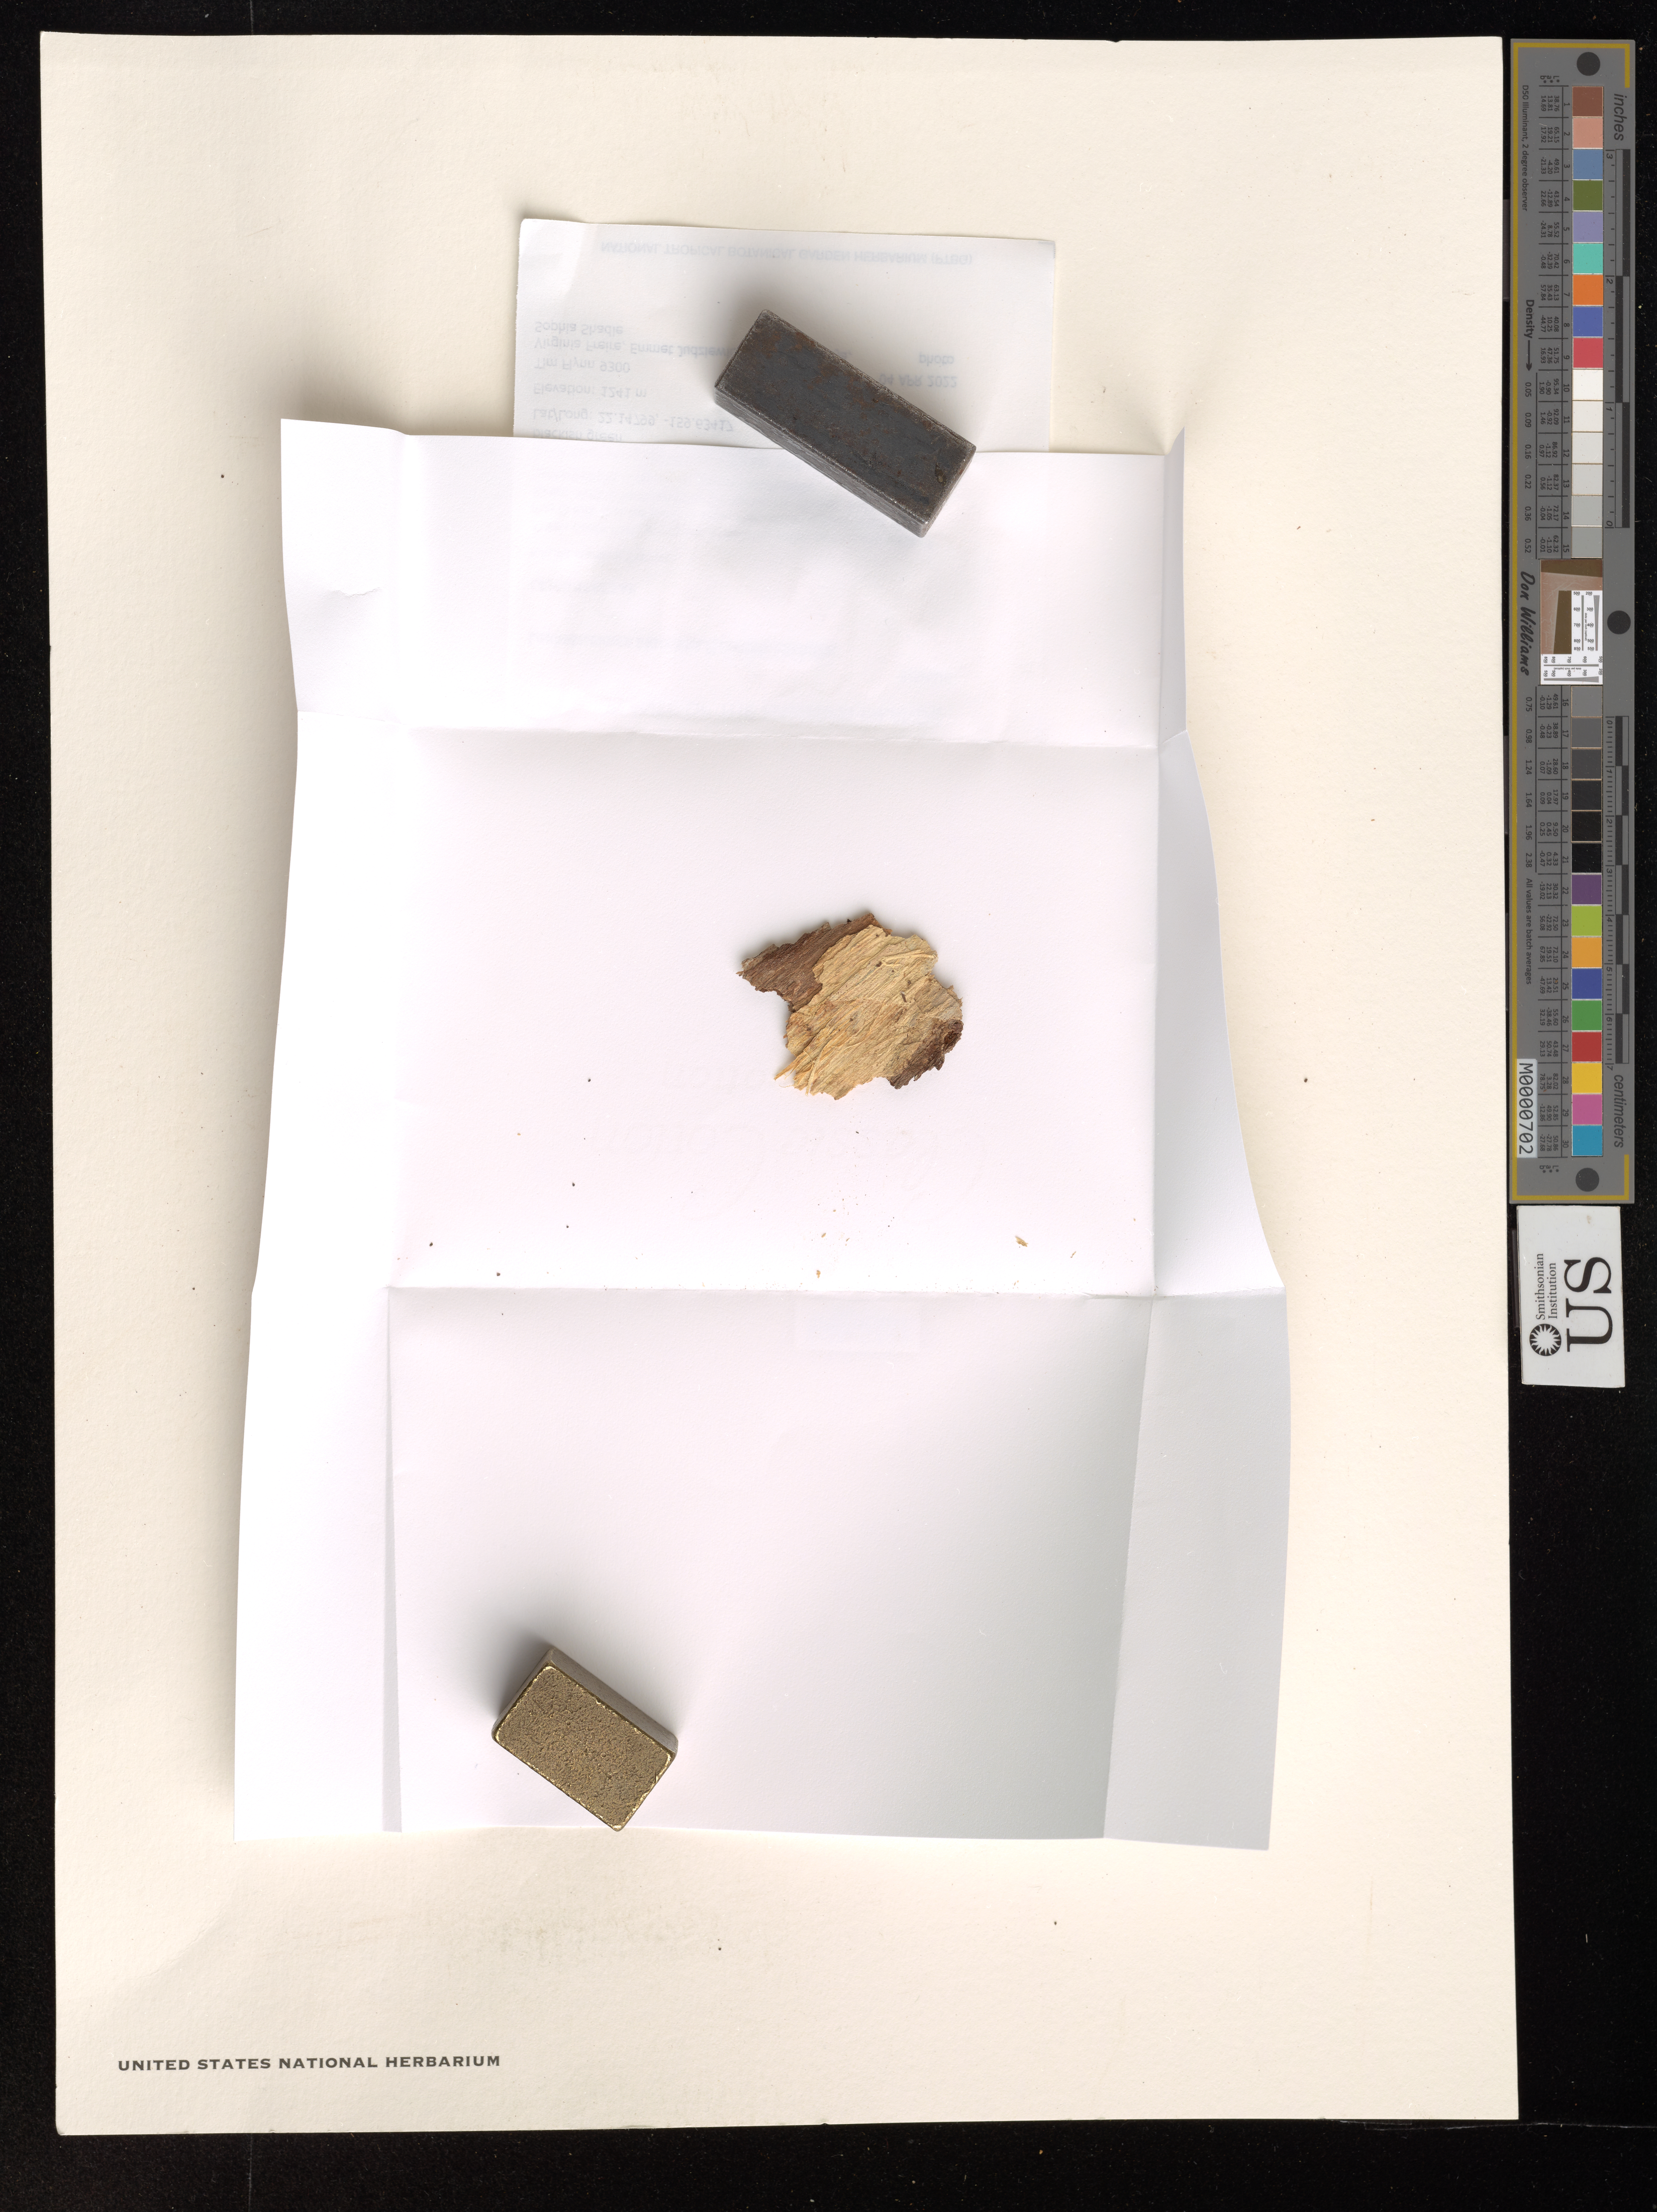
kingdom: Plantae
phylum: Marchantiophyta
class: Jungermanniopsida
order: Porellales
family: Lejeuneaceae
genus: Lopholejeunea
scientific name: Lopholejeunea nigricans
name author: (Lindenb.) Steph. ex Schiffn.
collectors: T. Flynn & E. Judziewicz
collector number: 9300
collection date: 2022-04-04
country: United States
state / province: Hawaii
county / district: Kauai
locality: The Hawaiian Islands. Kauai Hanalei District. Kokee State Park, along rim of Kalalau valley before and west of Puu O Kila lookout parking area.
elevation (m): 1241